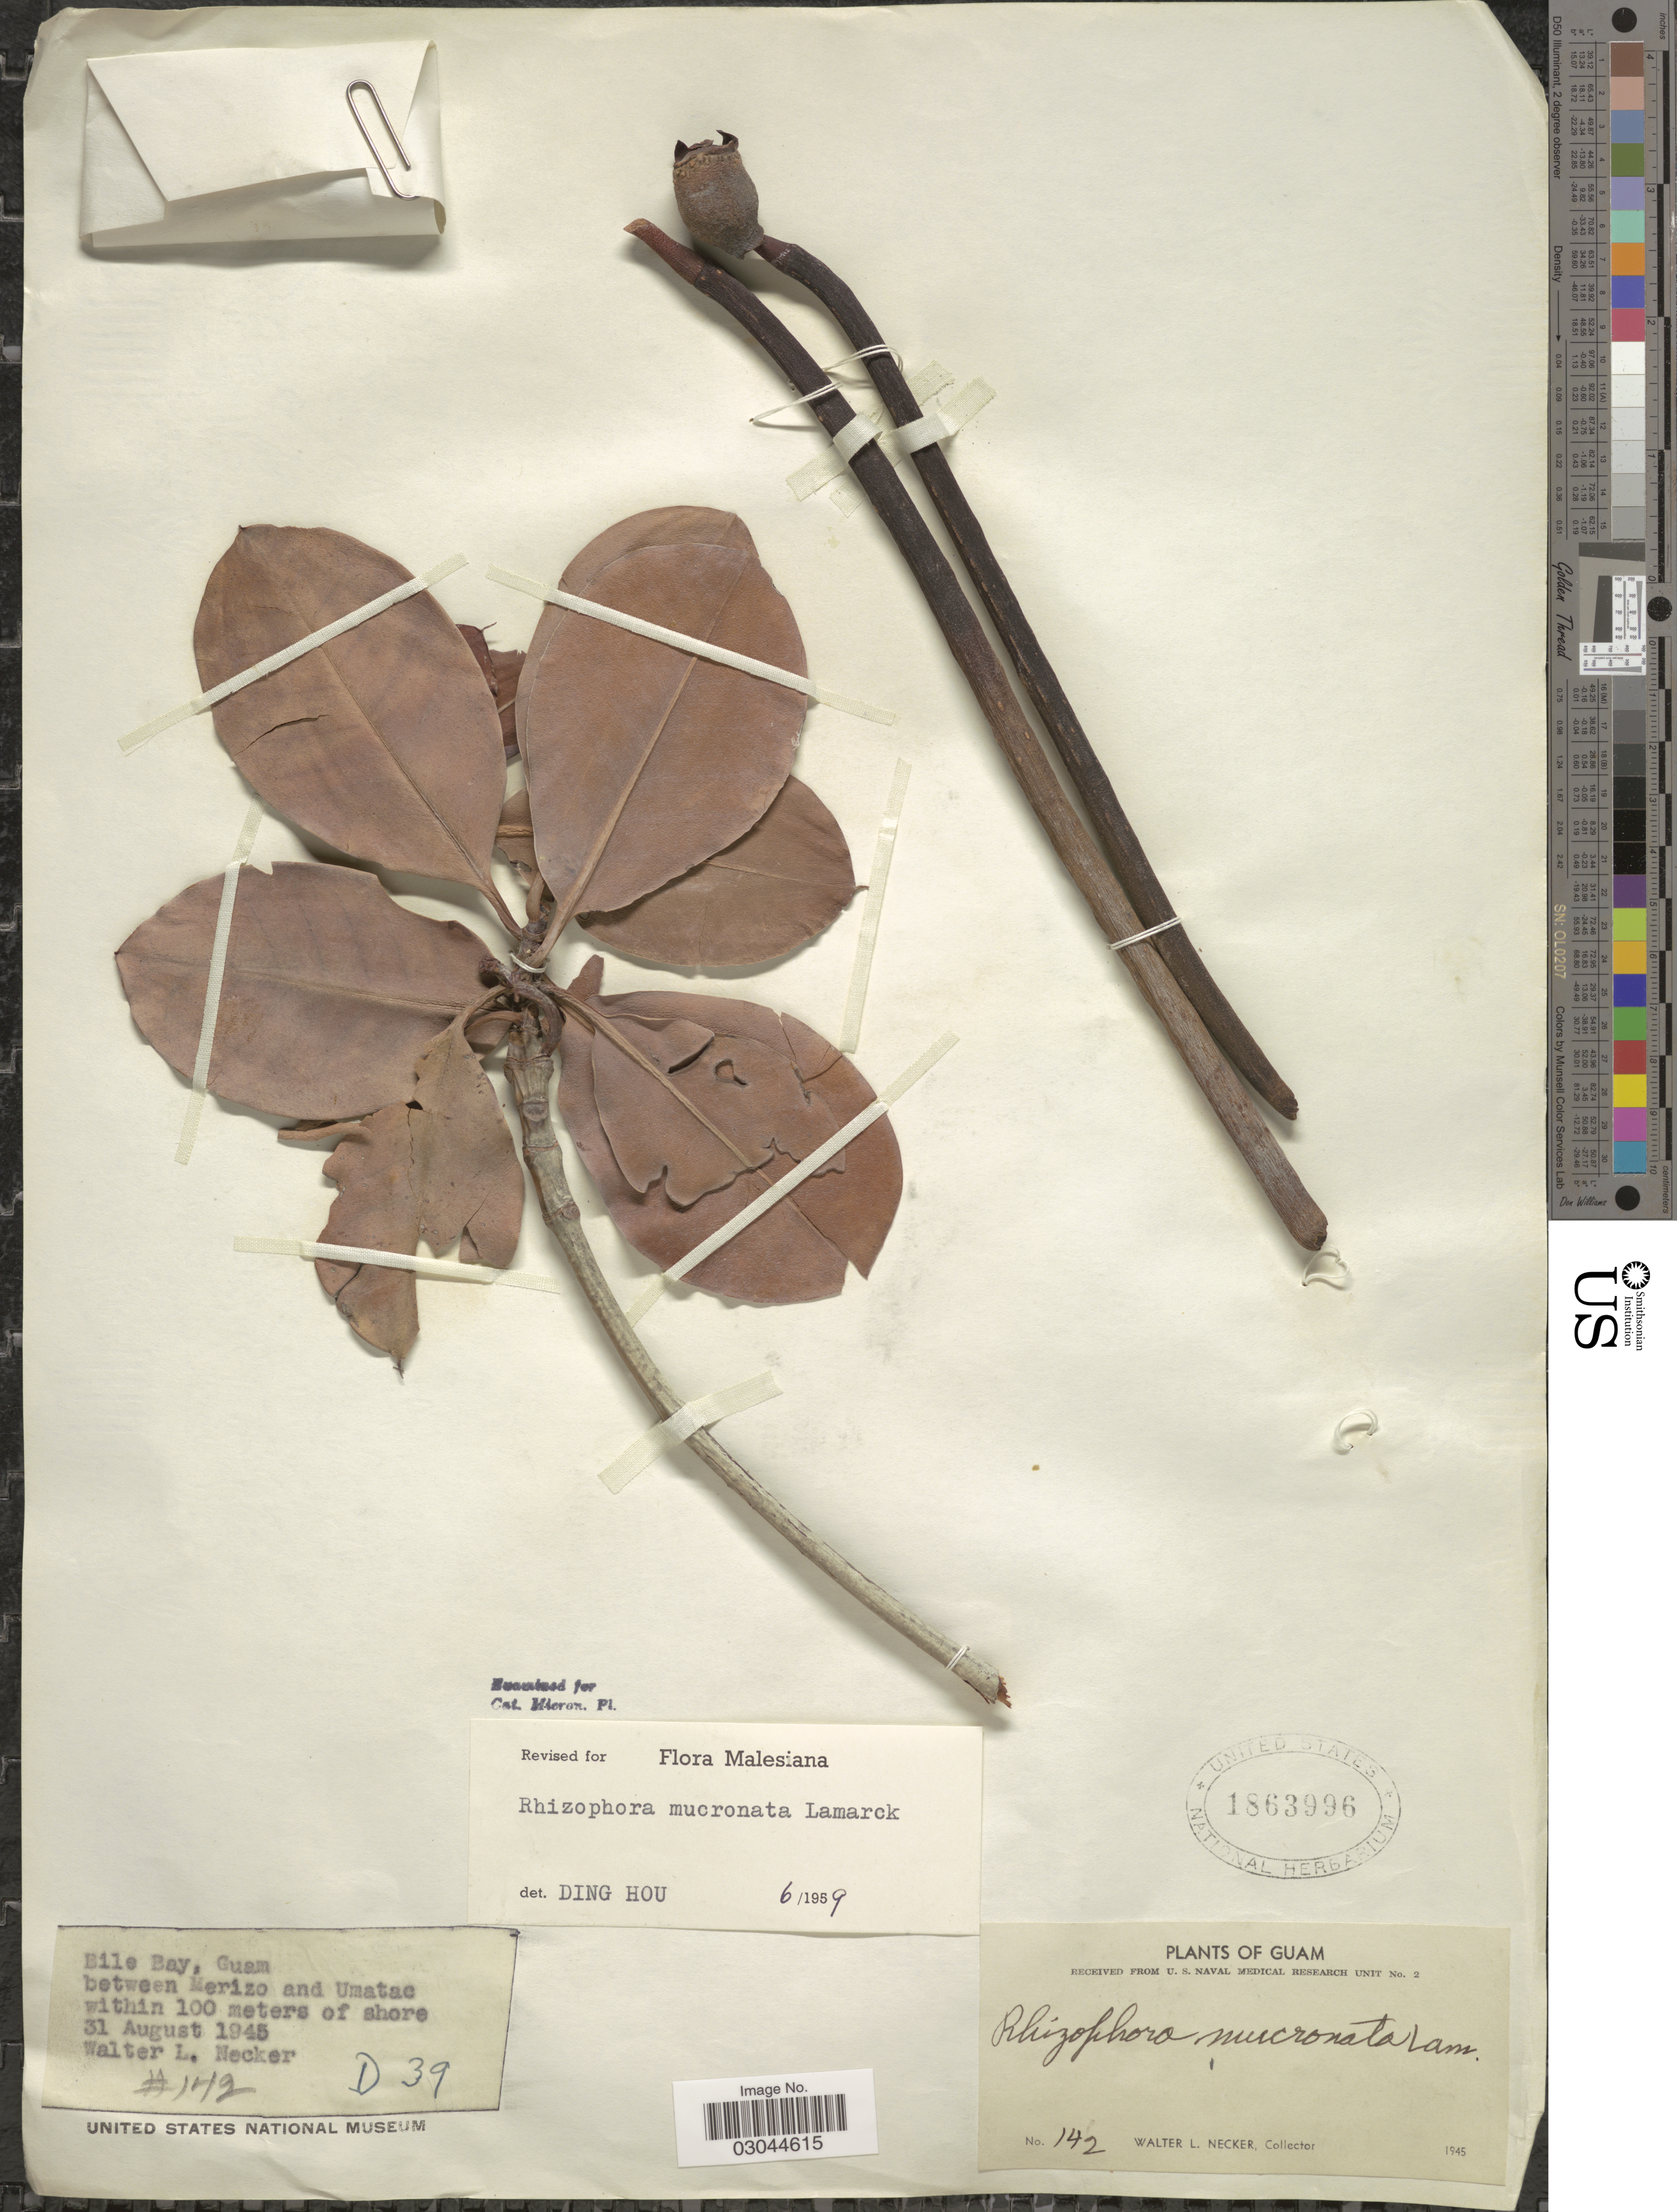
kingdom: Plantae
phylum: Tracheophyta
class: Magnoliopsida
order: Malpighiales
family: Rhizophoraceae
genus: Rhizophora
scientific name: Rhizophora mucronata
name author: Lam.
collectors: W. L. Necker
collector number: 142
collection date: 1945-08-31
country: Guam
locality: Bile Bay, between Merizo and Umatac within 100 meters of shore.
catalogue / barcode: US 1863996